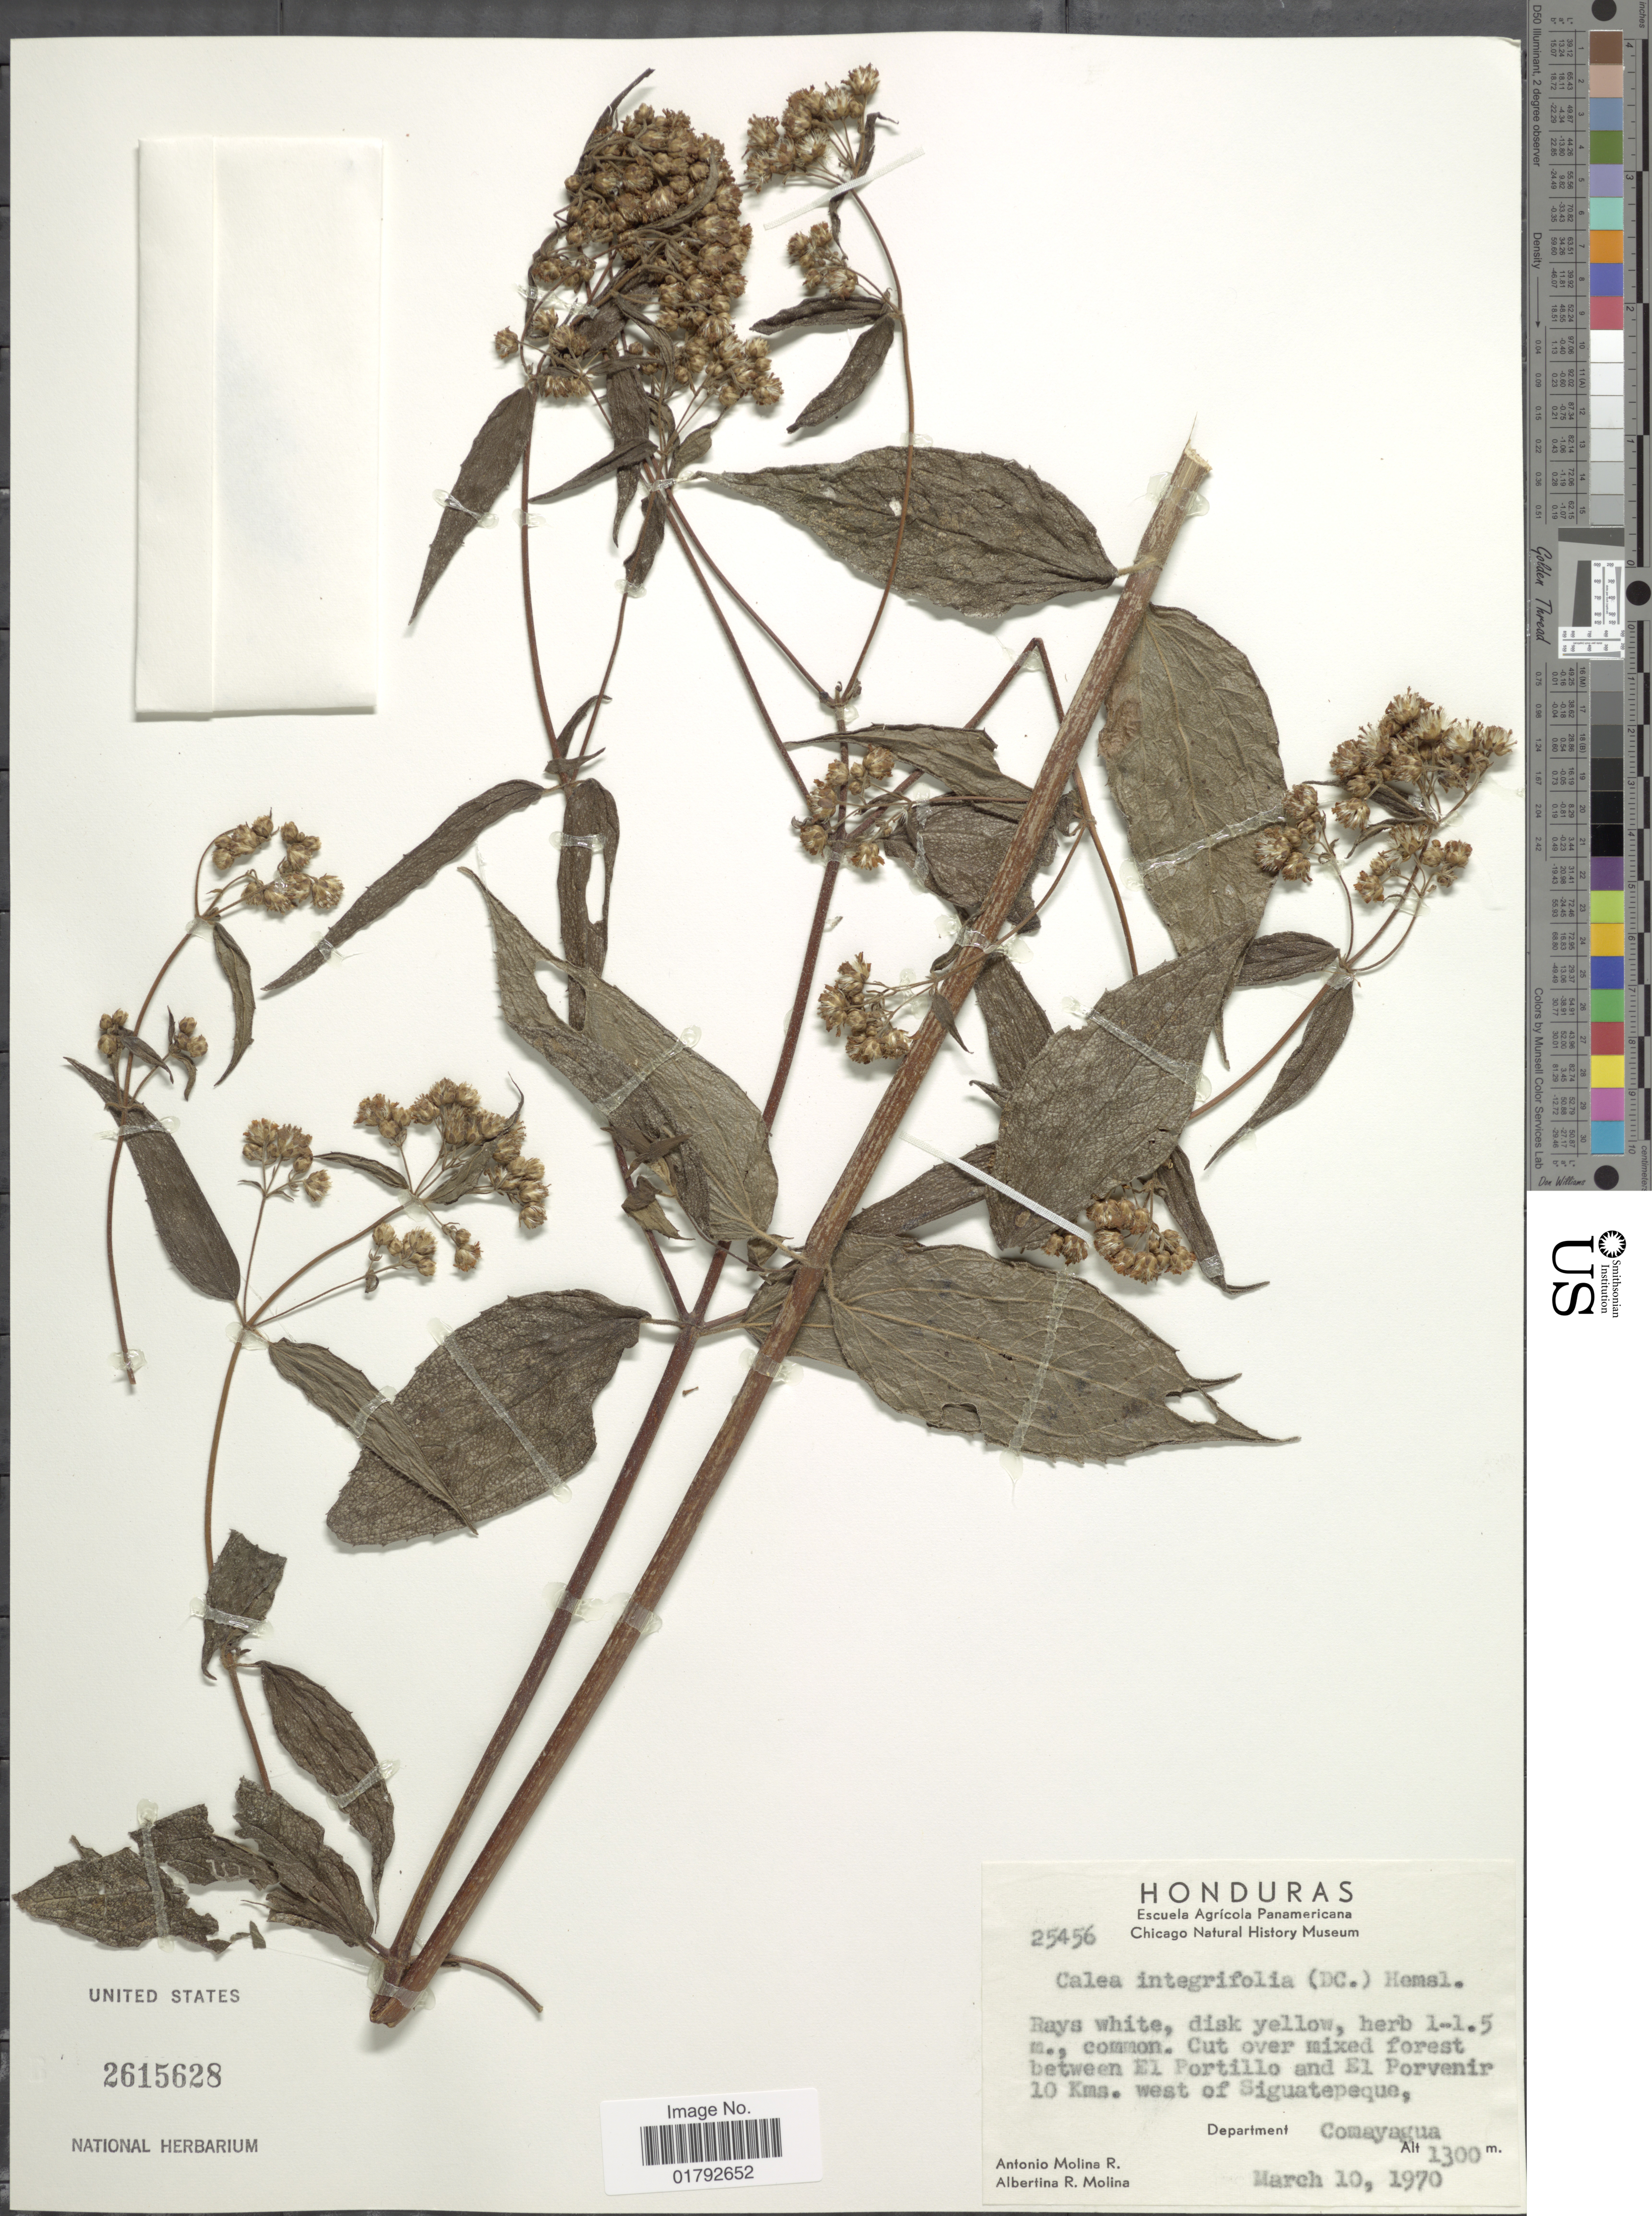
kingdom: Plantae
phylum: Tracheophyta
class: Magnoliopsida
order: Asterales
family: Asteraceae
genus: Alloispermum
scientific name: Alloispermum integrifolium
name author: (DC.) H. Rob.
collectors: A. Molina R. & A. R. Molina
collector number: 25456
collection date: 1970-03-10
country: Honduras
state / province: Comayagua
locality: Cut over mixed forest between El Portillo and El Porvenir, 10 Kms. west of Siguatepeque.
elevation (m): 1300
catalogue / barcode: US 2615628